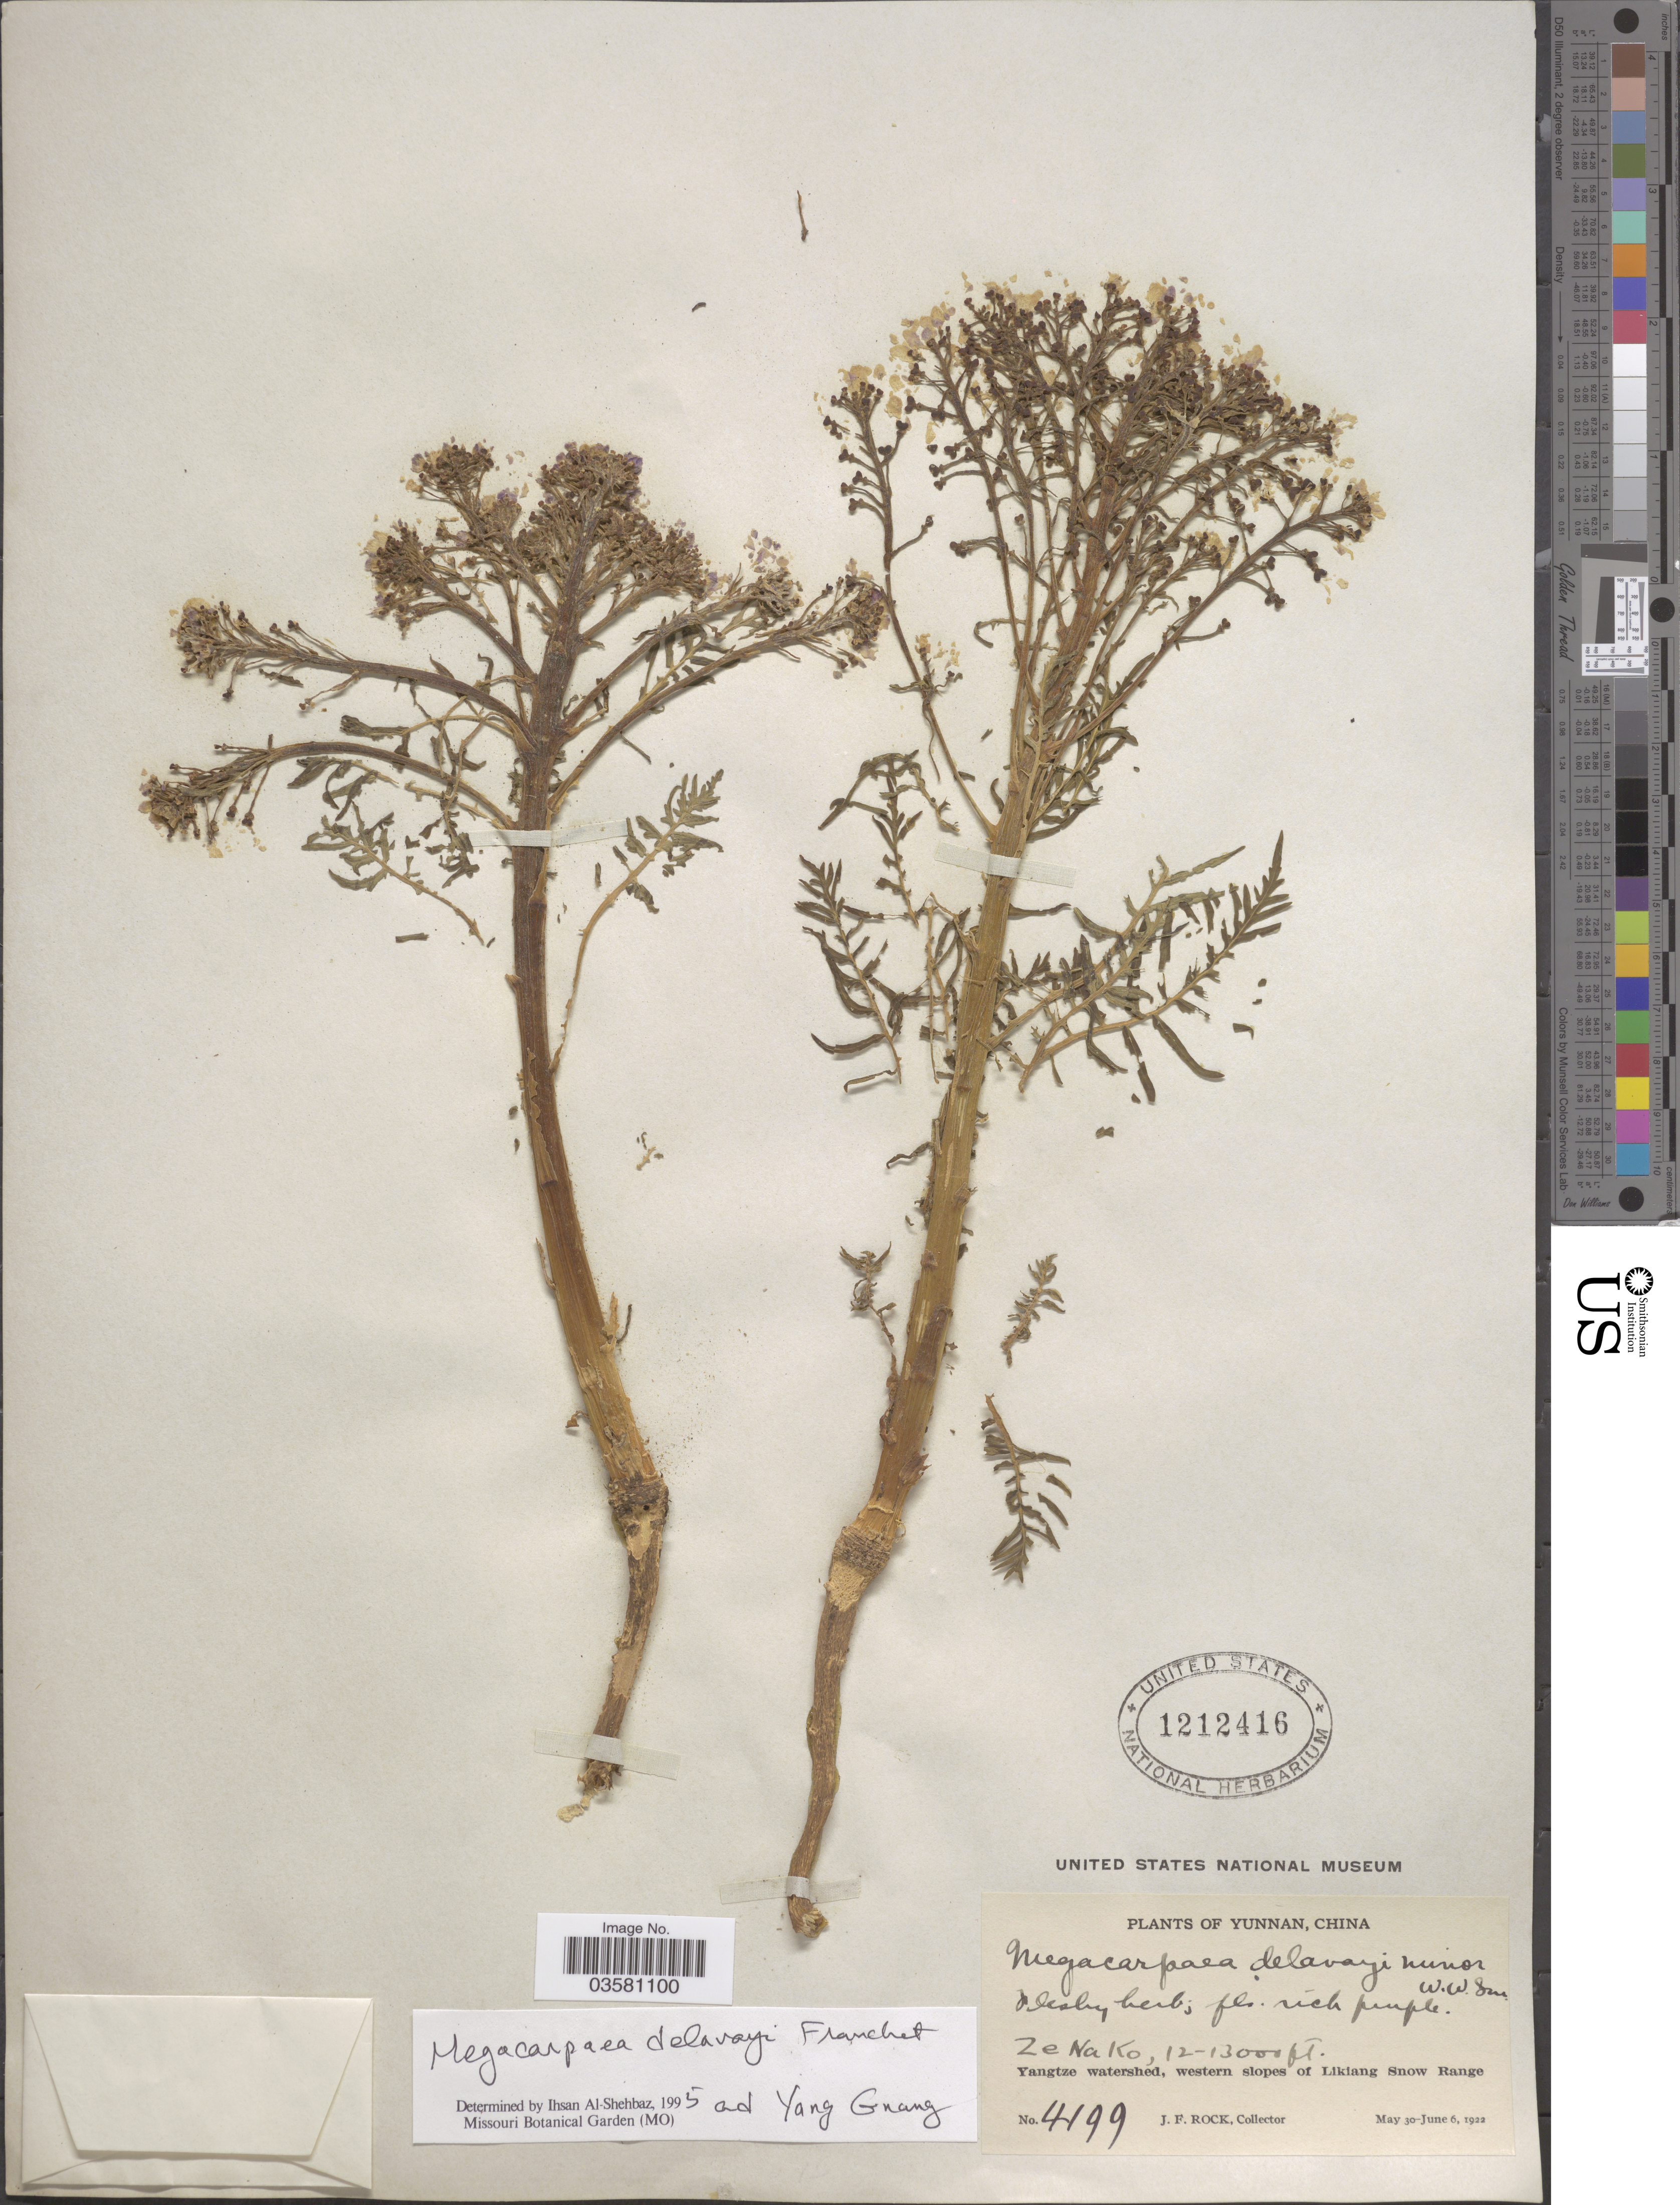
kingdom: Plantae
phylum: Tracheophyta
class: Magnoliopsida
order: Brassicales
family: Brassicaceae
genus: Megacarpaea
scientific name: Megacarpaea delavayi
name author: Franch.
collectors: J. Rock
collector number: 4199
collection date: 1922-05-30/1922-06-06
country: China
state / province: Yunnan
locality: Ze Na Ko. Yangtze watershed, western slopes of Likiang Snow Range.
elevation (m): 3658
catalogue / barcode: US 1212416